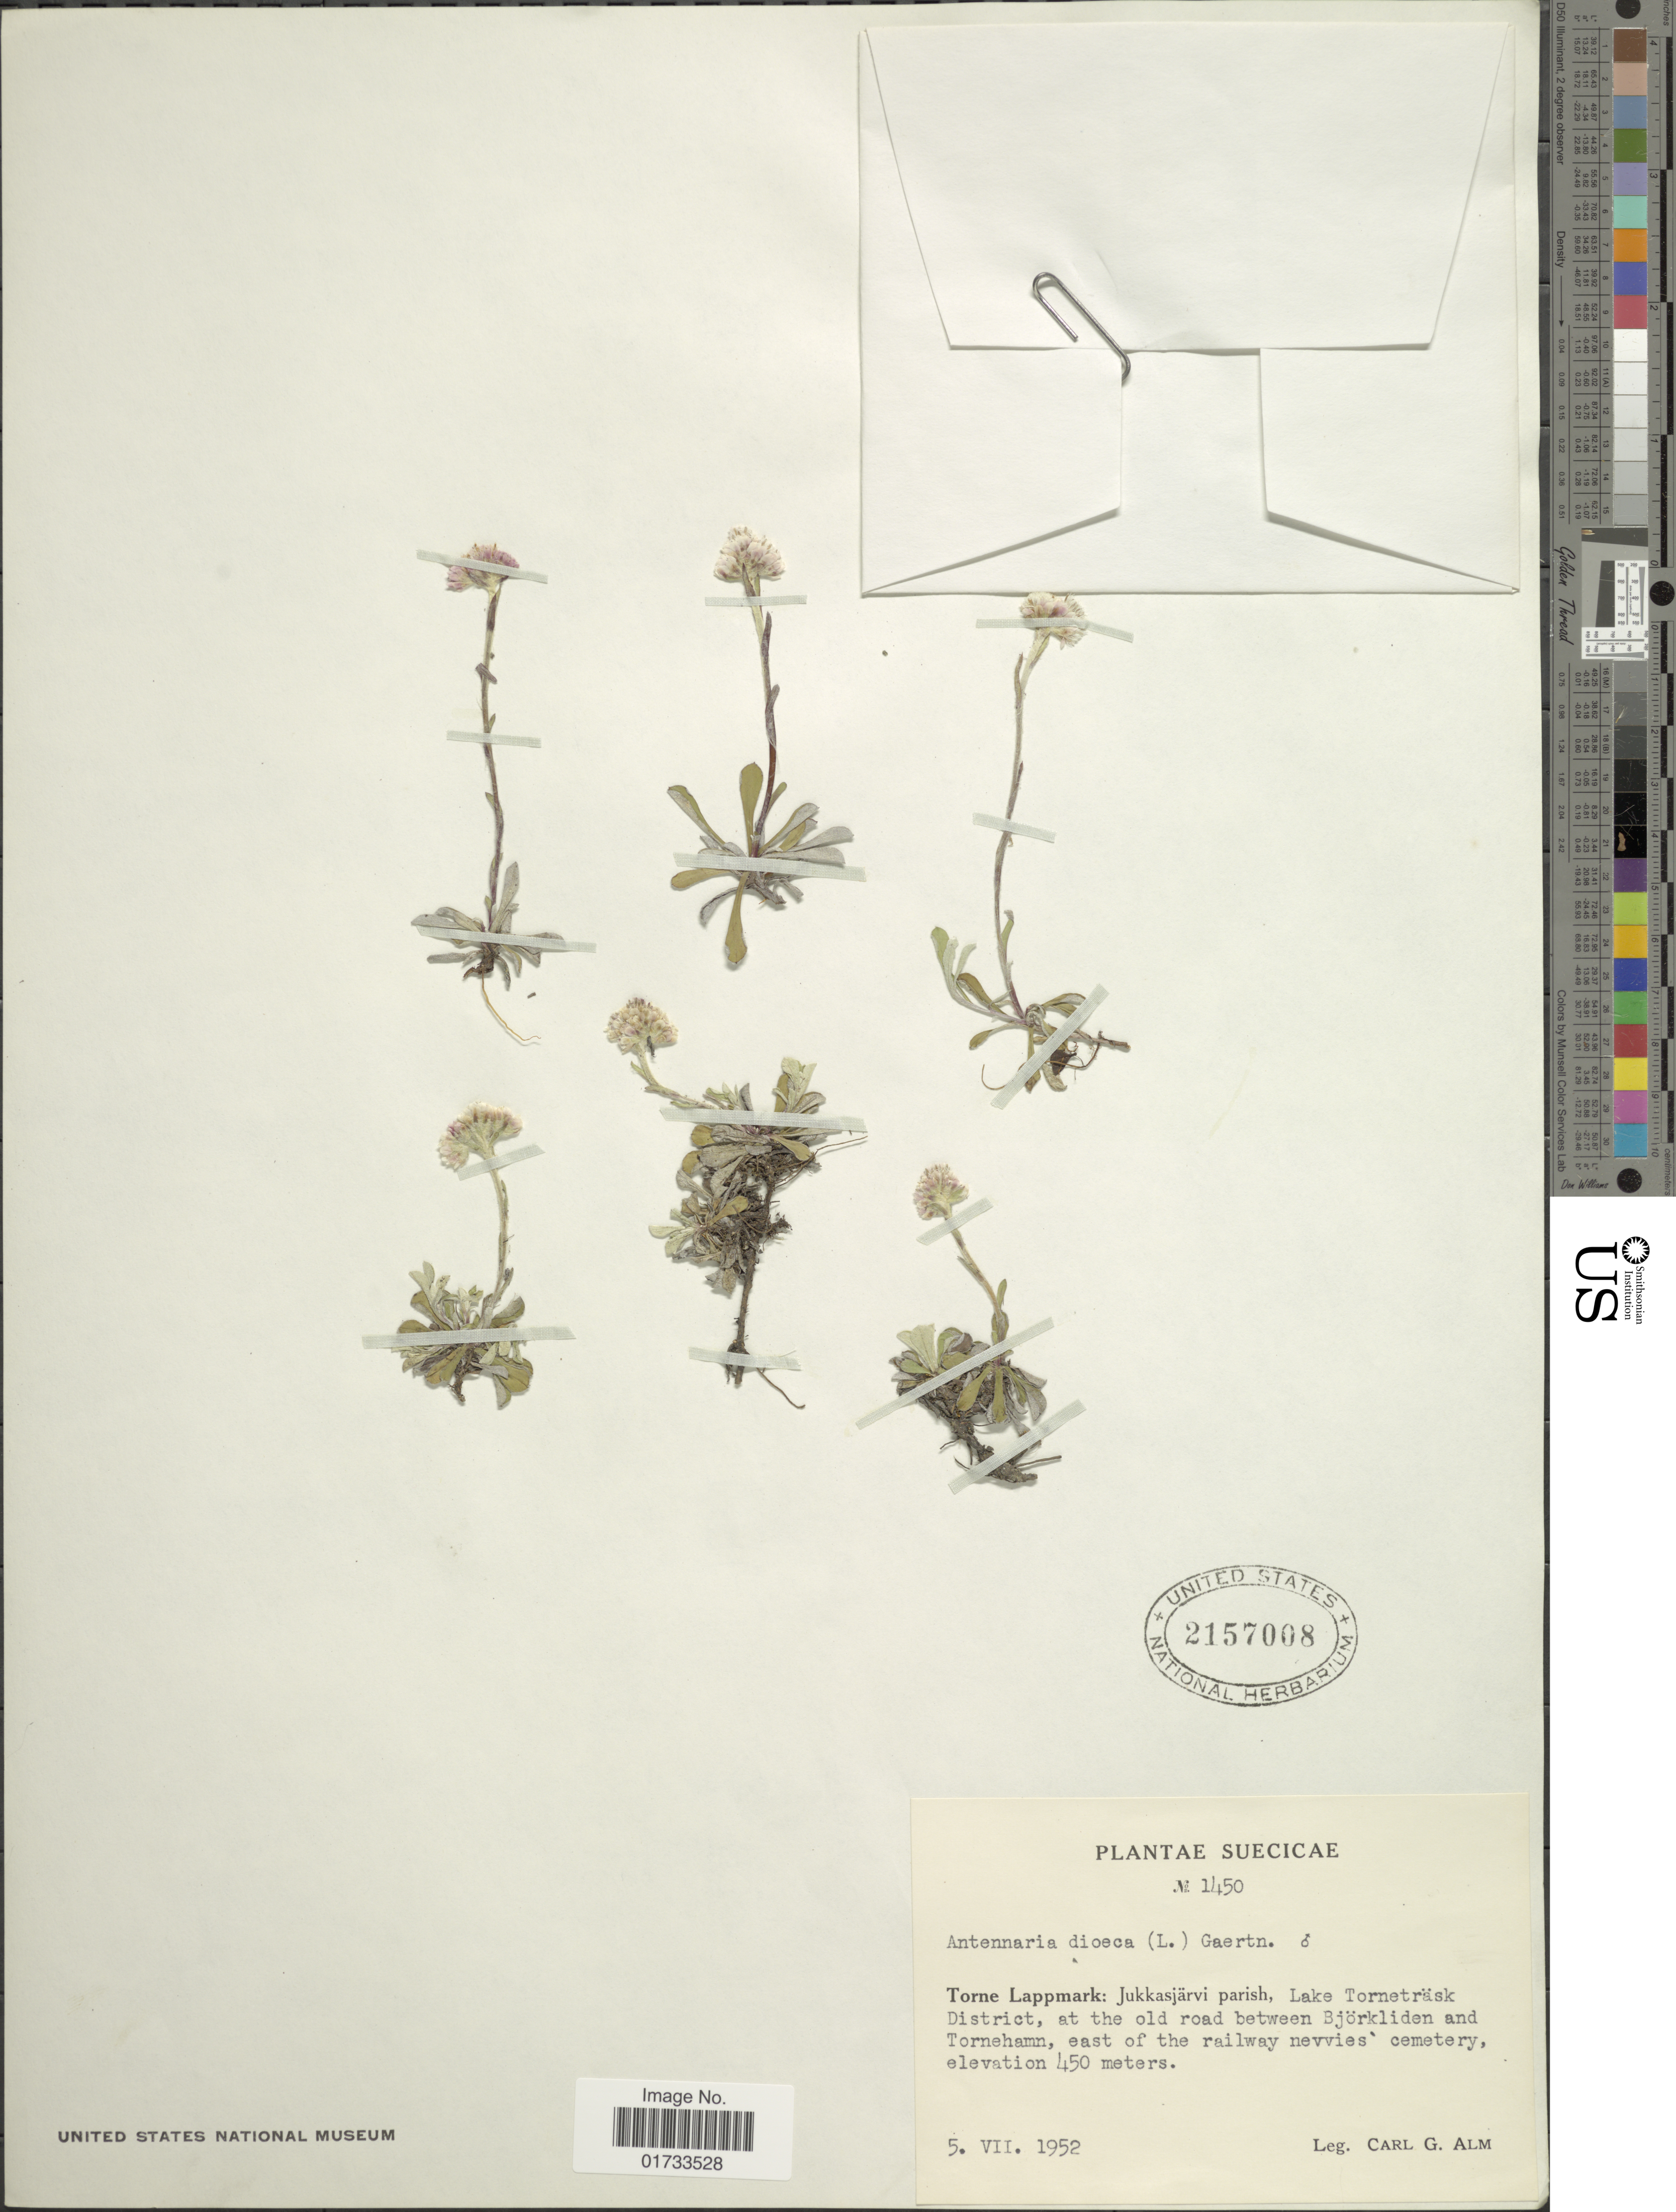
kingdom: Plantae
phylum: Tracheophyta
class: Magnoliopsida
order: Asterales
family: Asteraceae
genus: Antennaria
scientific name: Antennaria dioica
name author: (L.) Gaertn.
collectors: C. G. Alm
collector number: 1450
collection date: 1952-07-05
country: Sweden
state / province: Norrbotten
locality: Thorne Lappmark: Jukkasjärvi parish, Lake Thorneträsk District, at the old road between Björkliden and Torneham, east of the railway nevvies cemetery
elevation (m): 450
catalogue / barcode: US 2157008